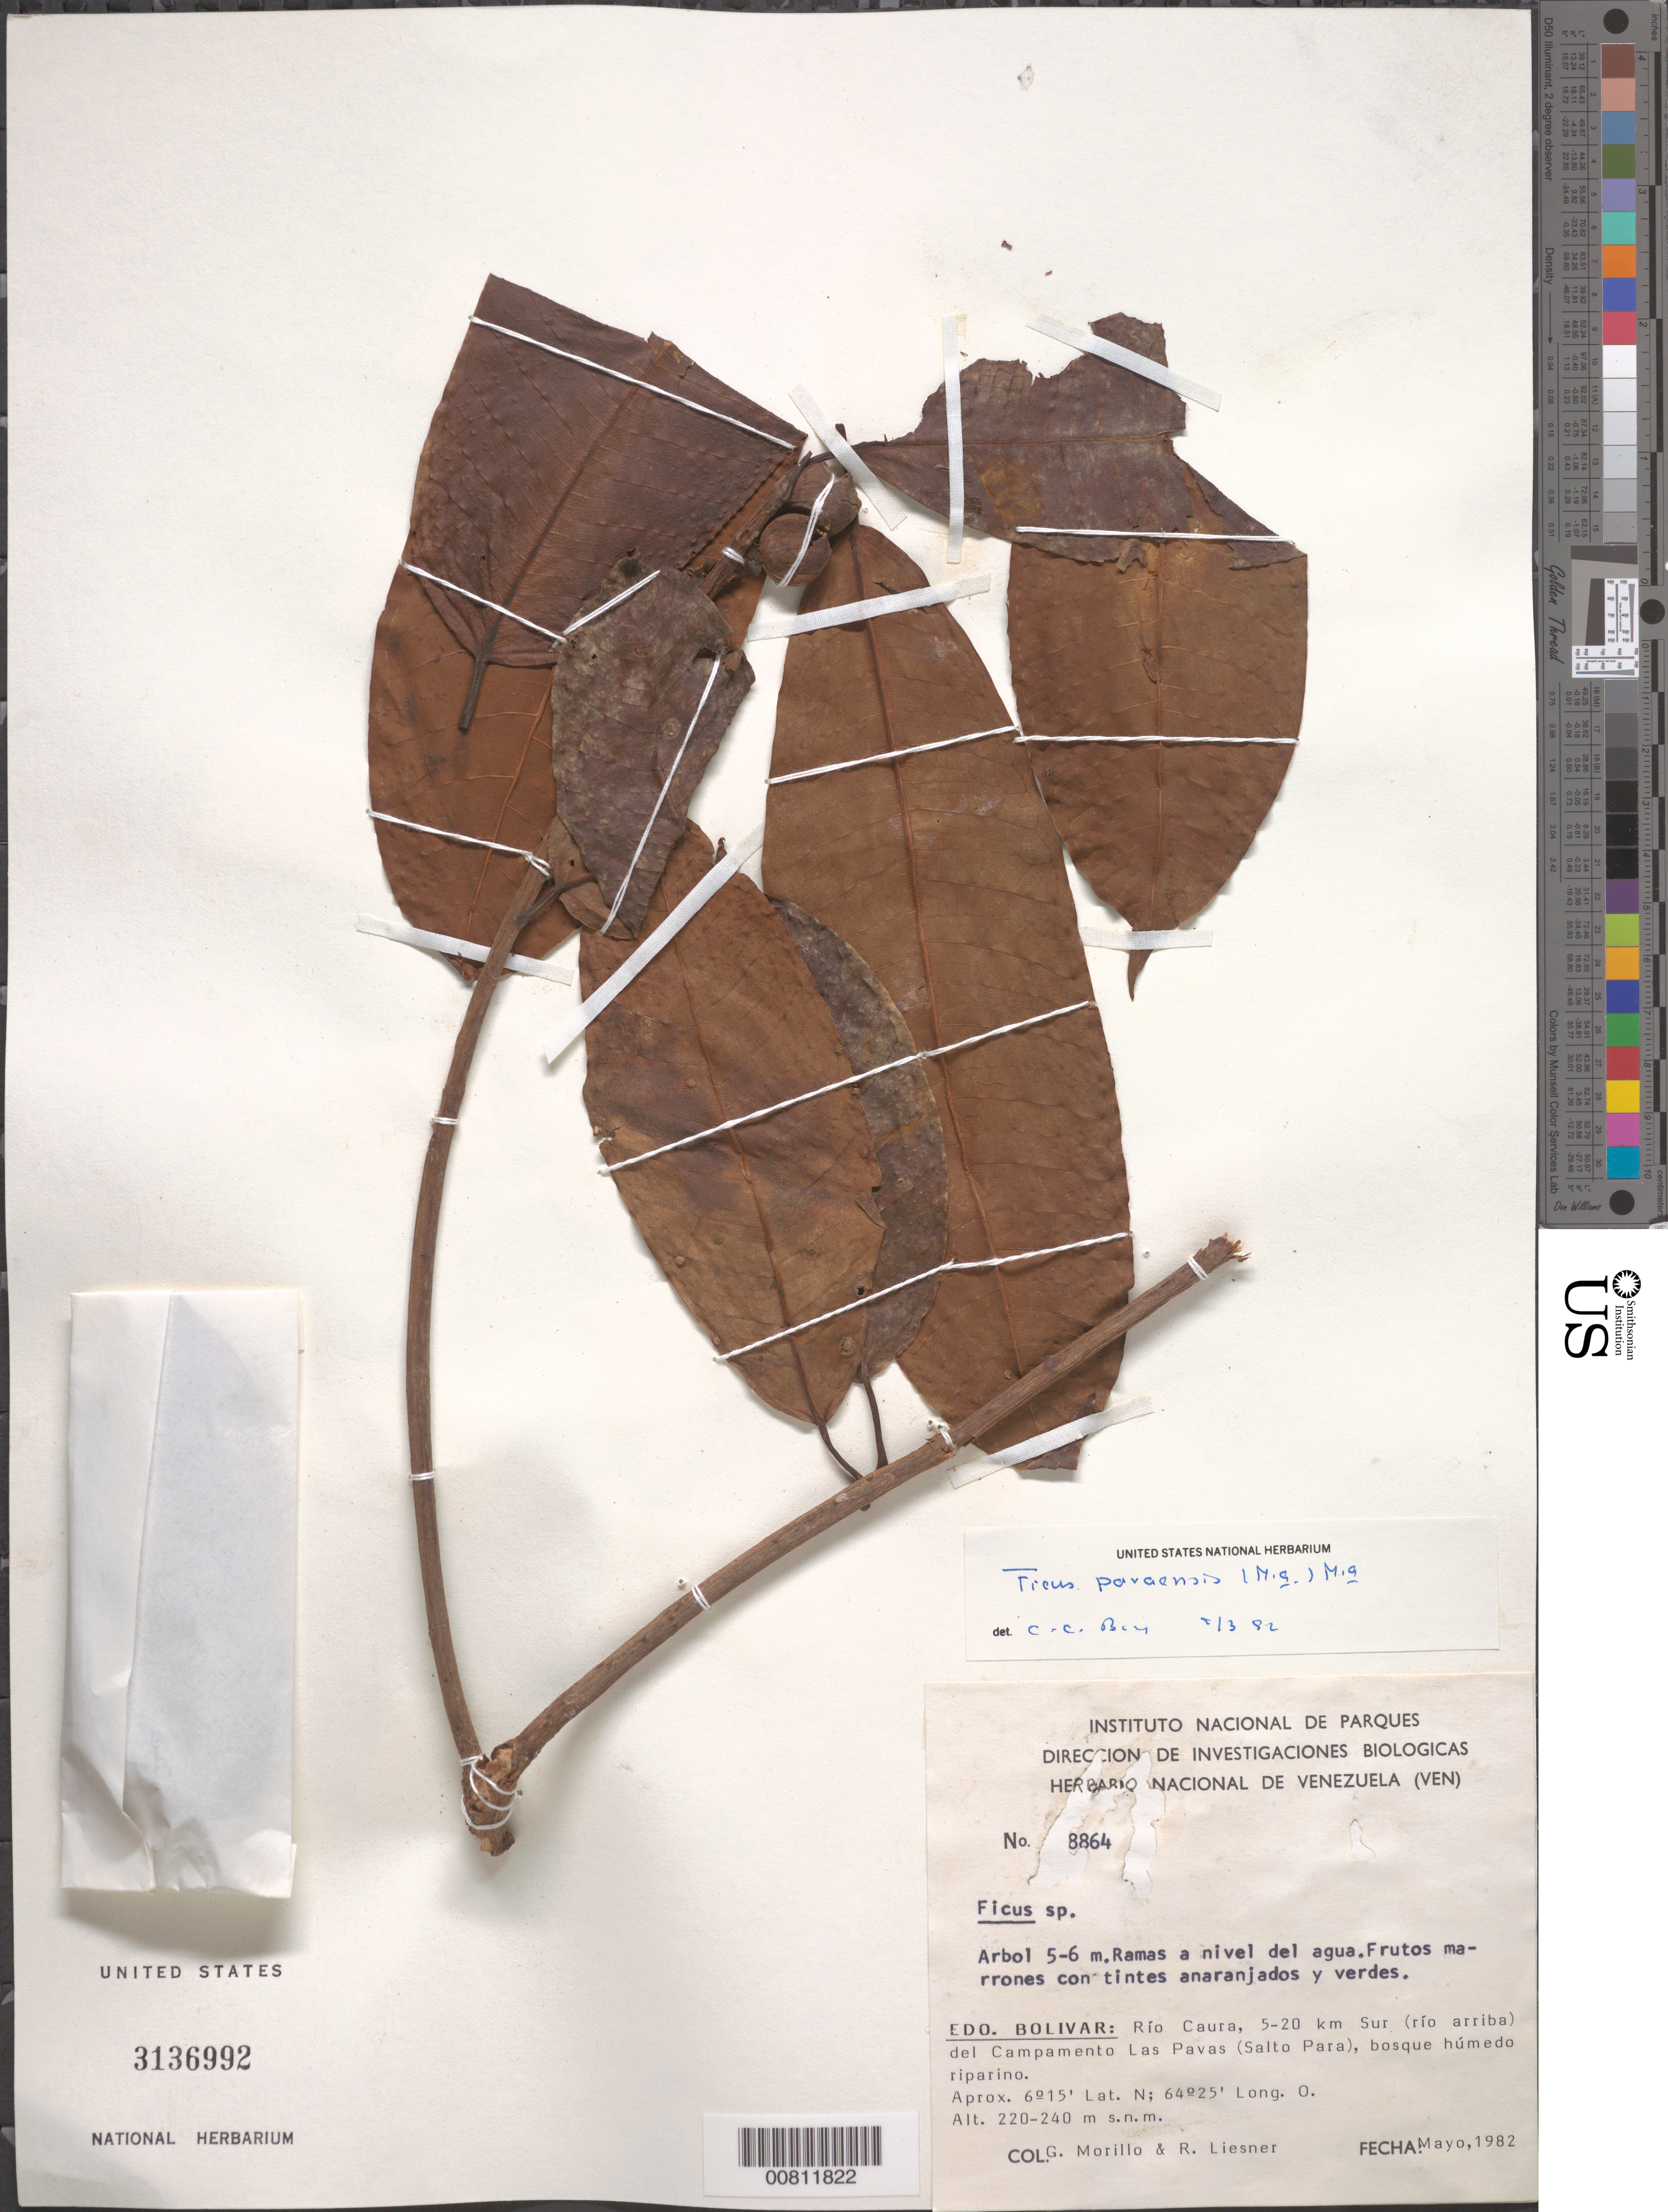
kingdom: Plantae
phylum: Tracheophyta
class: Magnoliopsida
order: Rosales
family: Moraceae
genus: Ficus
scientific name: Ficus paraensis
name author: (Miq.) Miq.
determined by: Berg, C. C.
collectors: G. Morillo & R. L. Liesner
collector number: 8864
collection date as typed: May-82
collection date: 1982-05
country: Venezuela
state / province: Bolívar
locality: Río Caura, 5-20 km Sur (río arriba) del Campamento Las Pavas (Salto Para)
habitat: Humid riparian forest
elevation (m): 220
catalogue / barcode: US 3136992